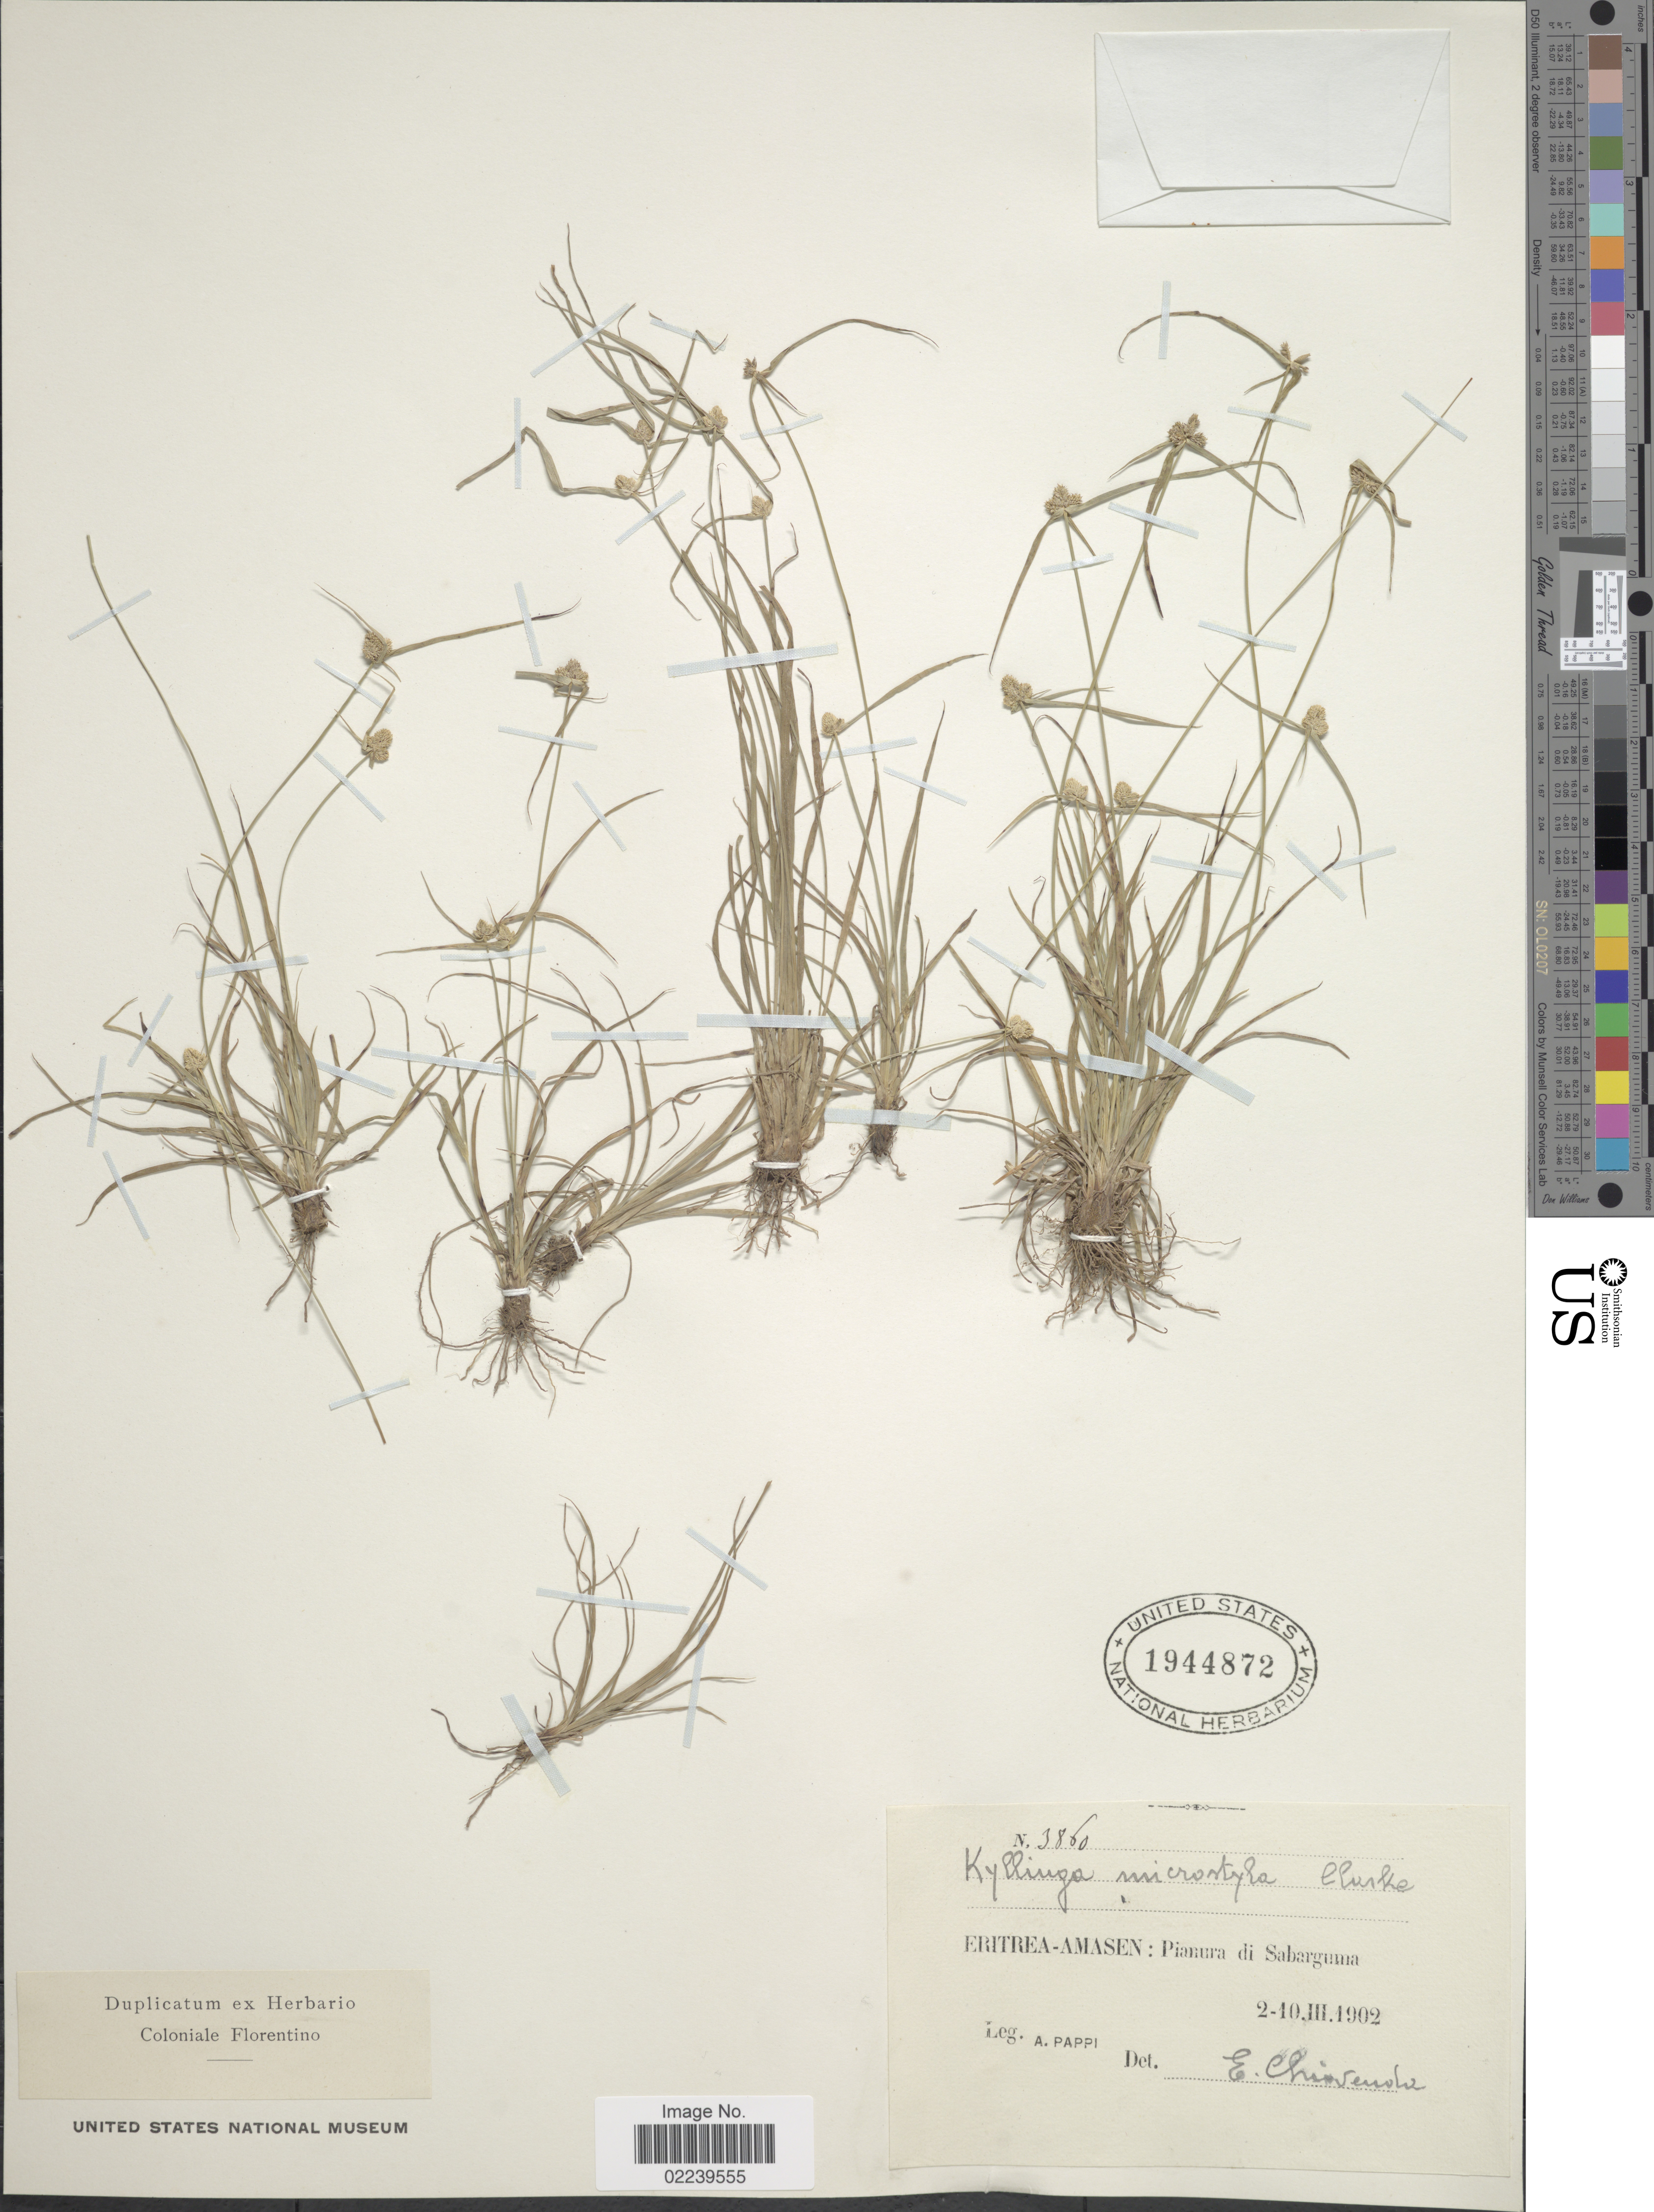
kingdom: Plantae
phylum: Tracheophyta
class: Liliopsida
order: Poales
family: Cyperaceae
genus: Cyperus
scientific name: Cyperus microstylus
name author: (C.B. Clarke) Mattf. & Kük.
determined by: Strong, Mark T., (BOT), Smithsonian Institution - National Museum of Natural History (UNITED STATES)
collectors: A. Pappi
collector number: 3860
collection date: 1902-03-02/1902-03-10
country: Eritrea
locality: Eritrea-Amasen: pianura di Sabarguma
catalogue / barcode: US 1944872